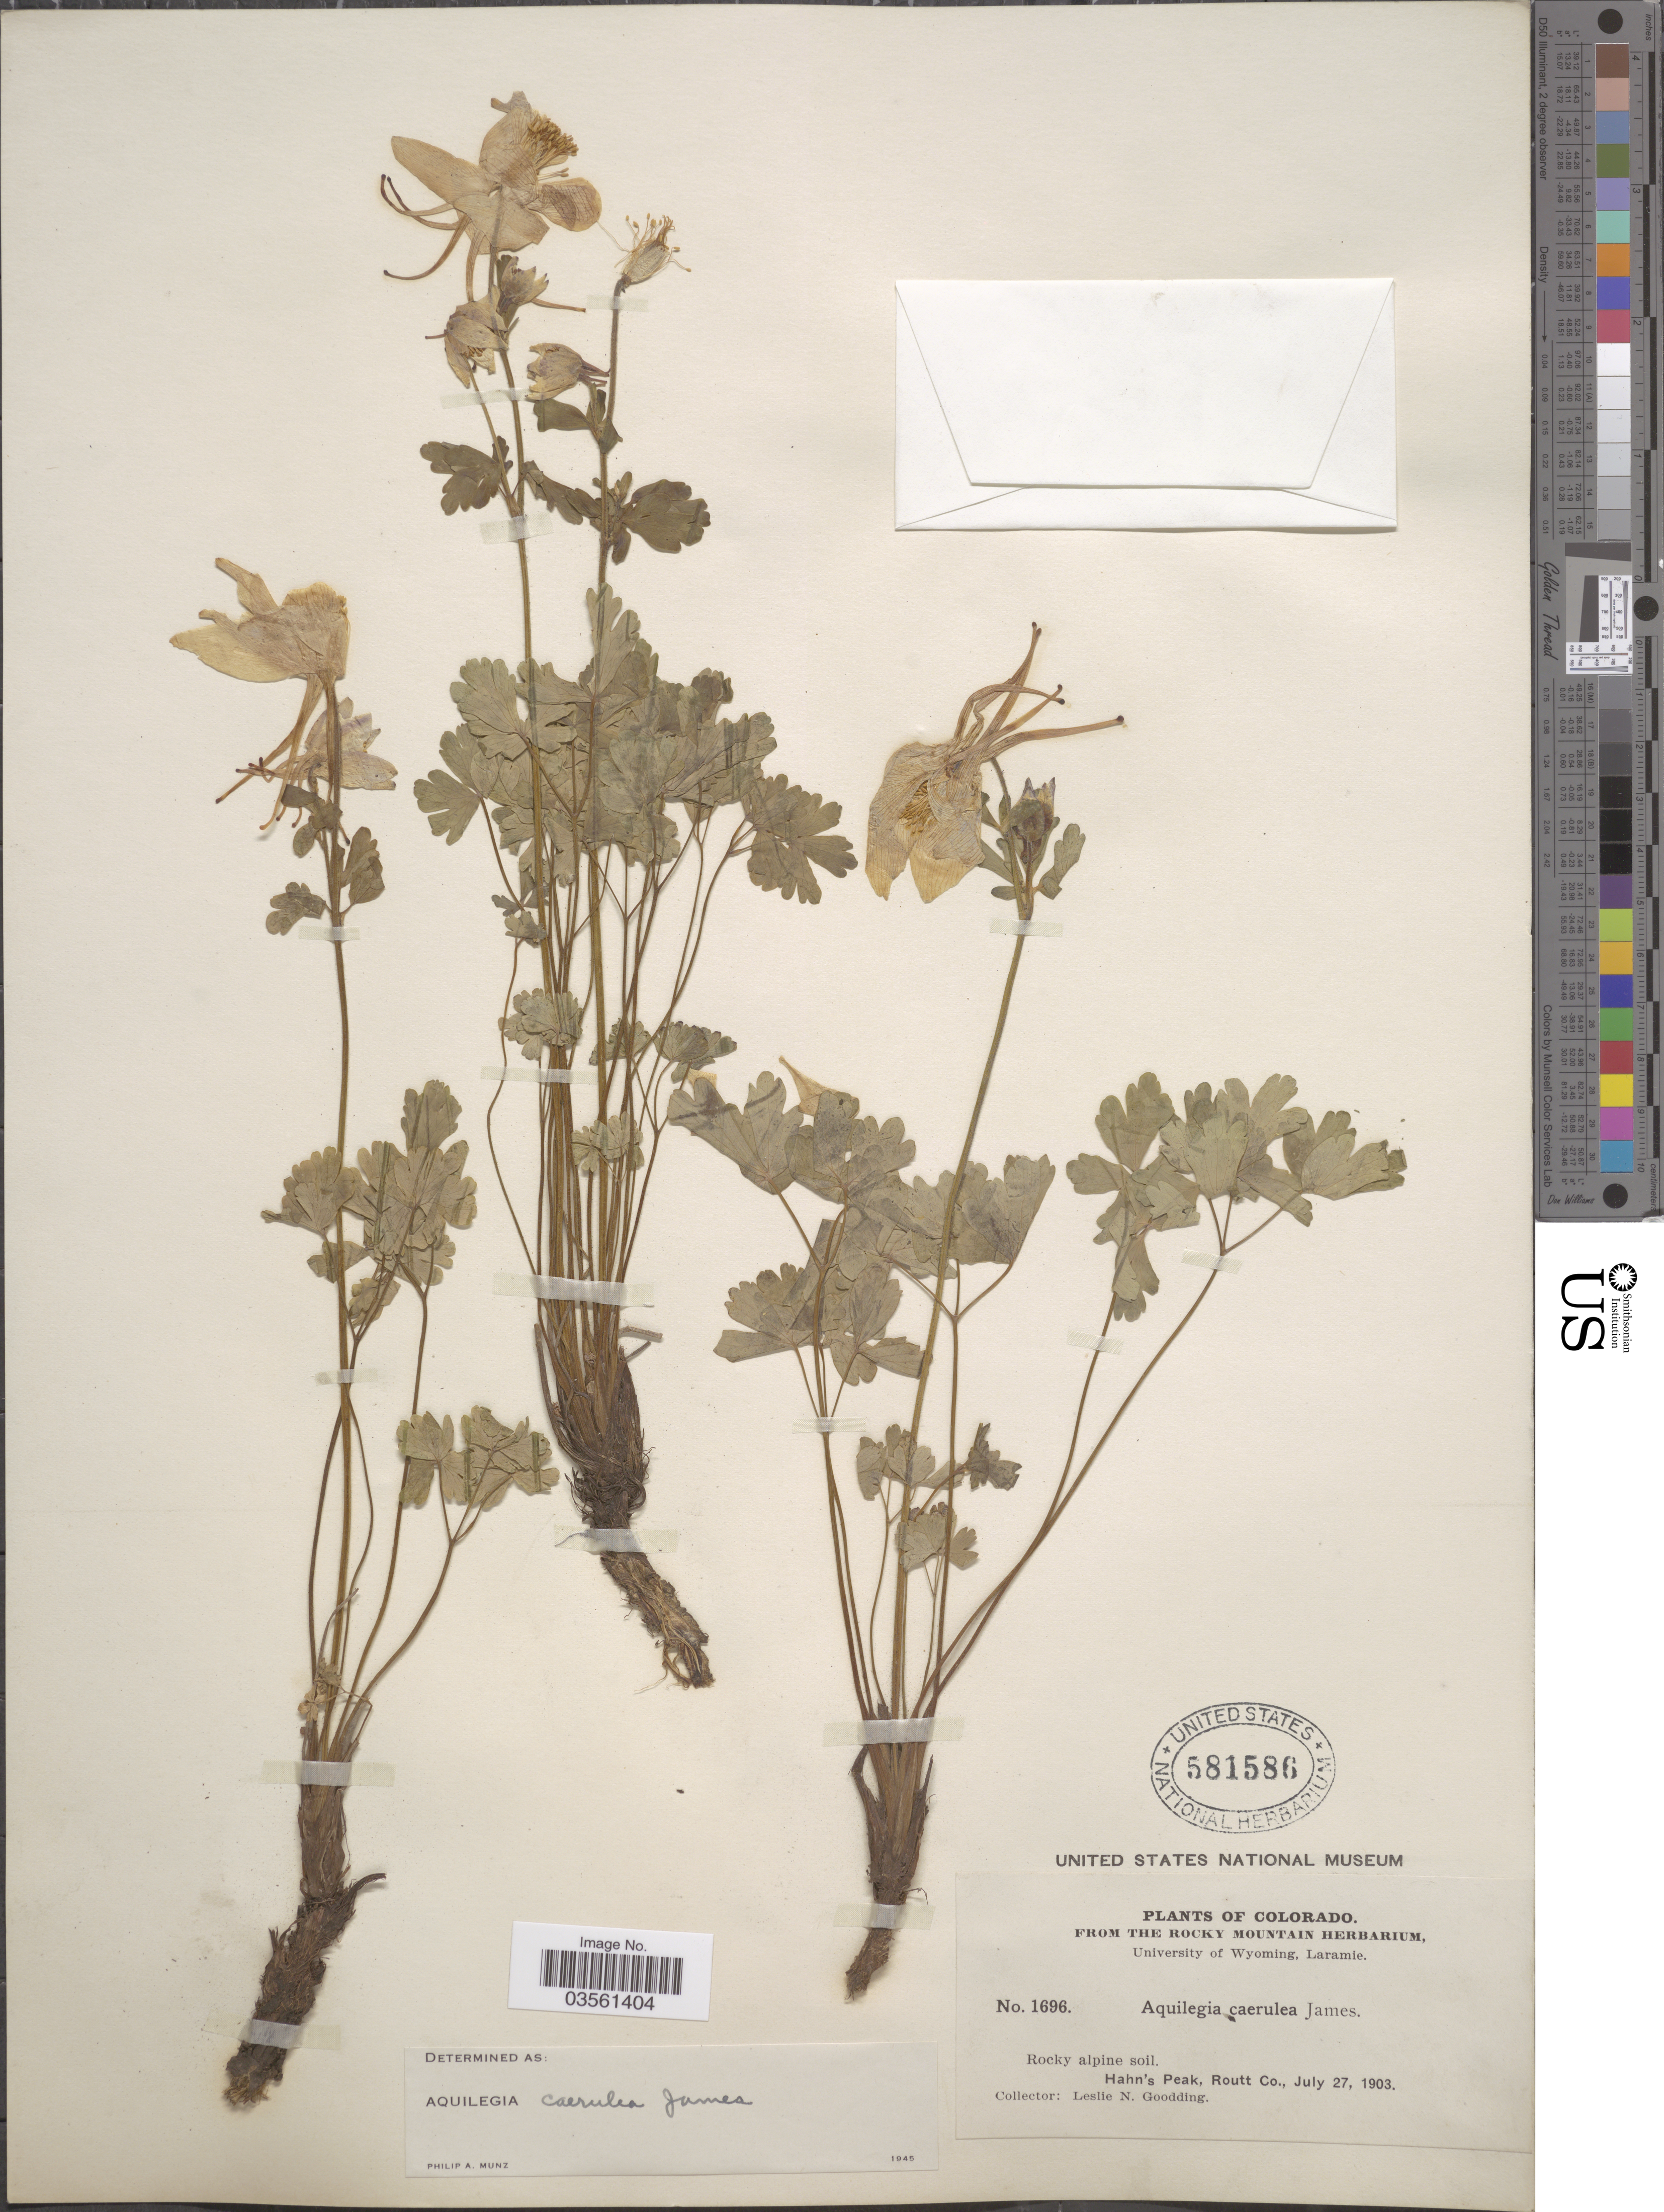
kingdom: Plantae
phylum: Tracheophyta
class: Magnoliopsida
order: Ranunculales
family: Ranunculaceae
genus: Aquilegia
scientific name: Aquilegia coerulea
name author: E. James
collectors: L. N. Goodding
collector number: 1696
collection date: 1903-07-27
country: United States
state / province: Colorado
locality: Hahn's Peak, Routt Co.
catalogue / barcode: US 581586